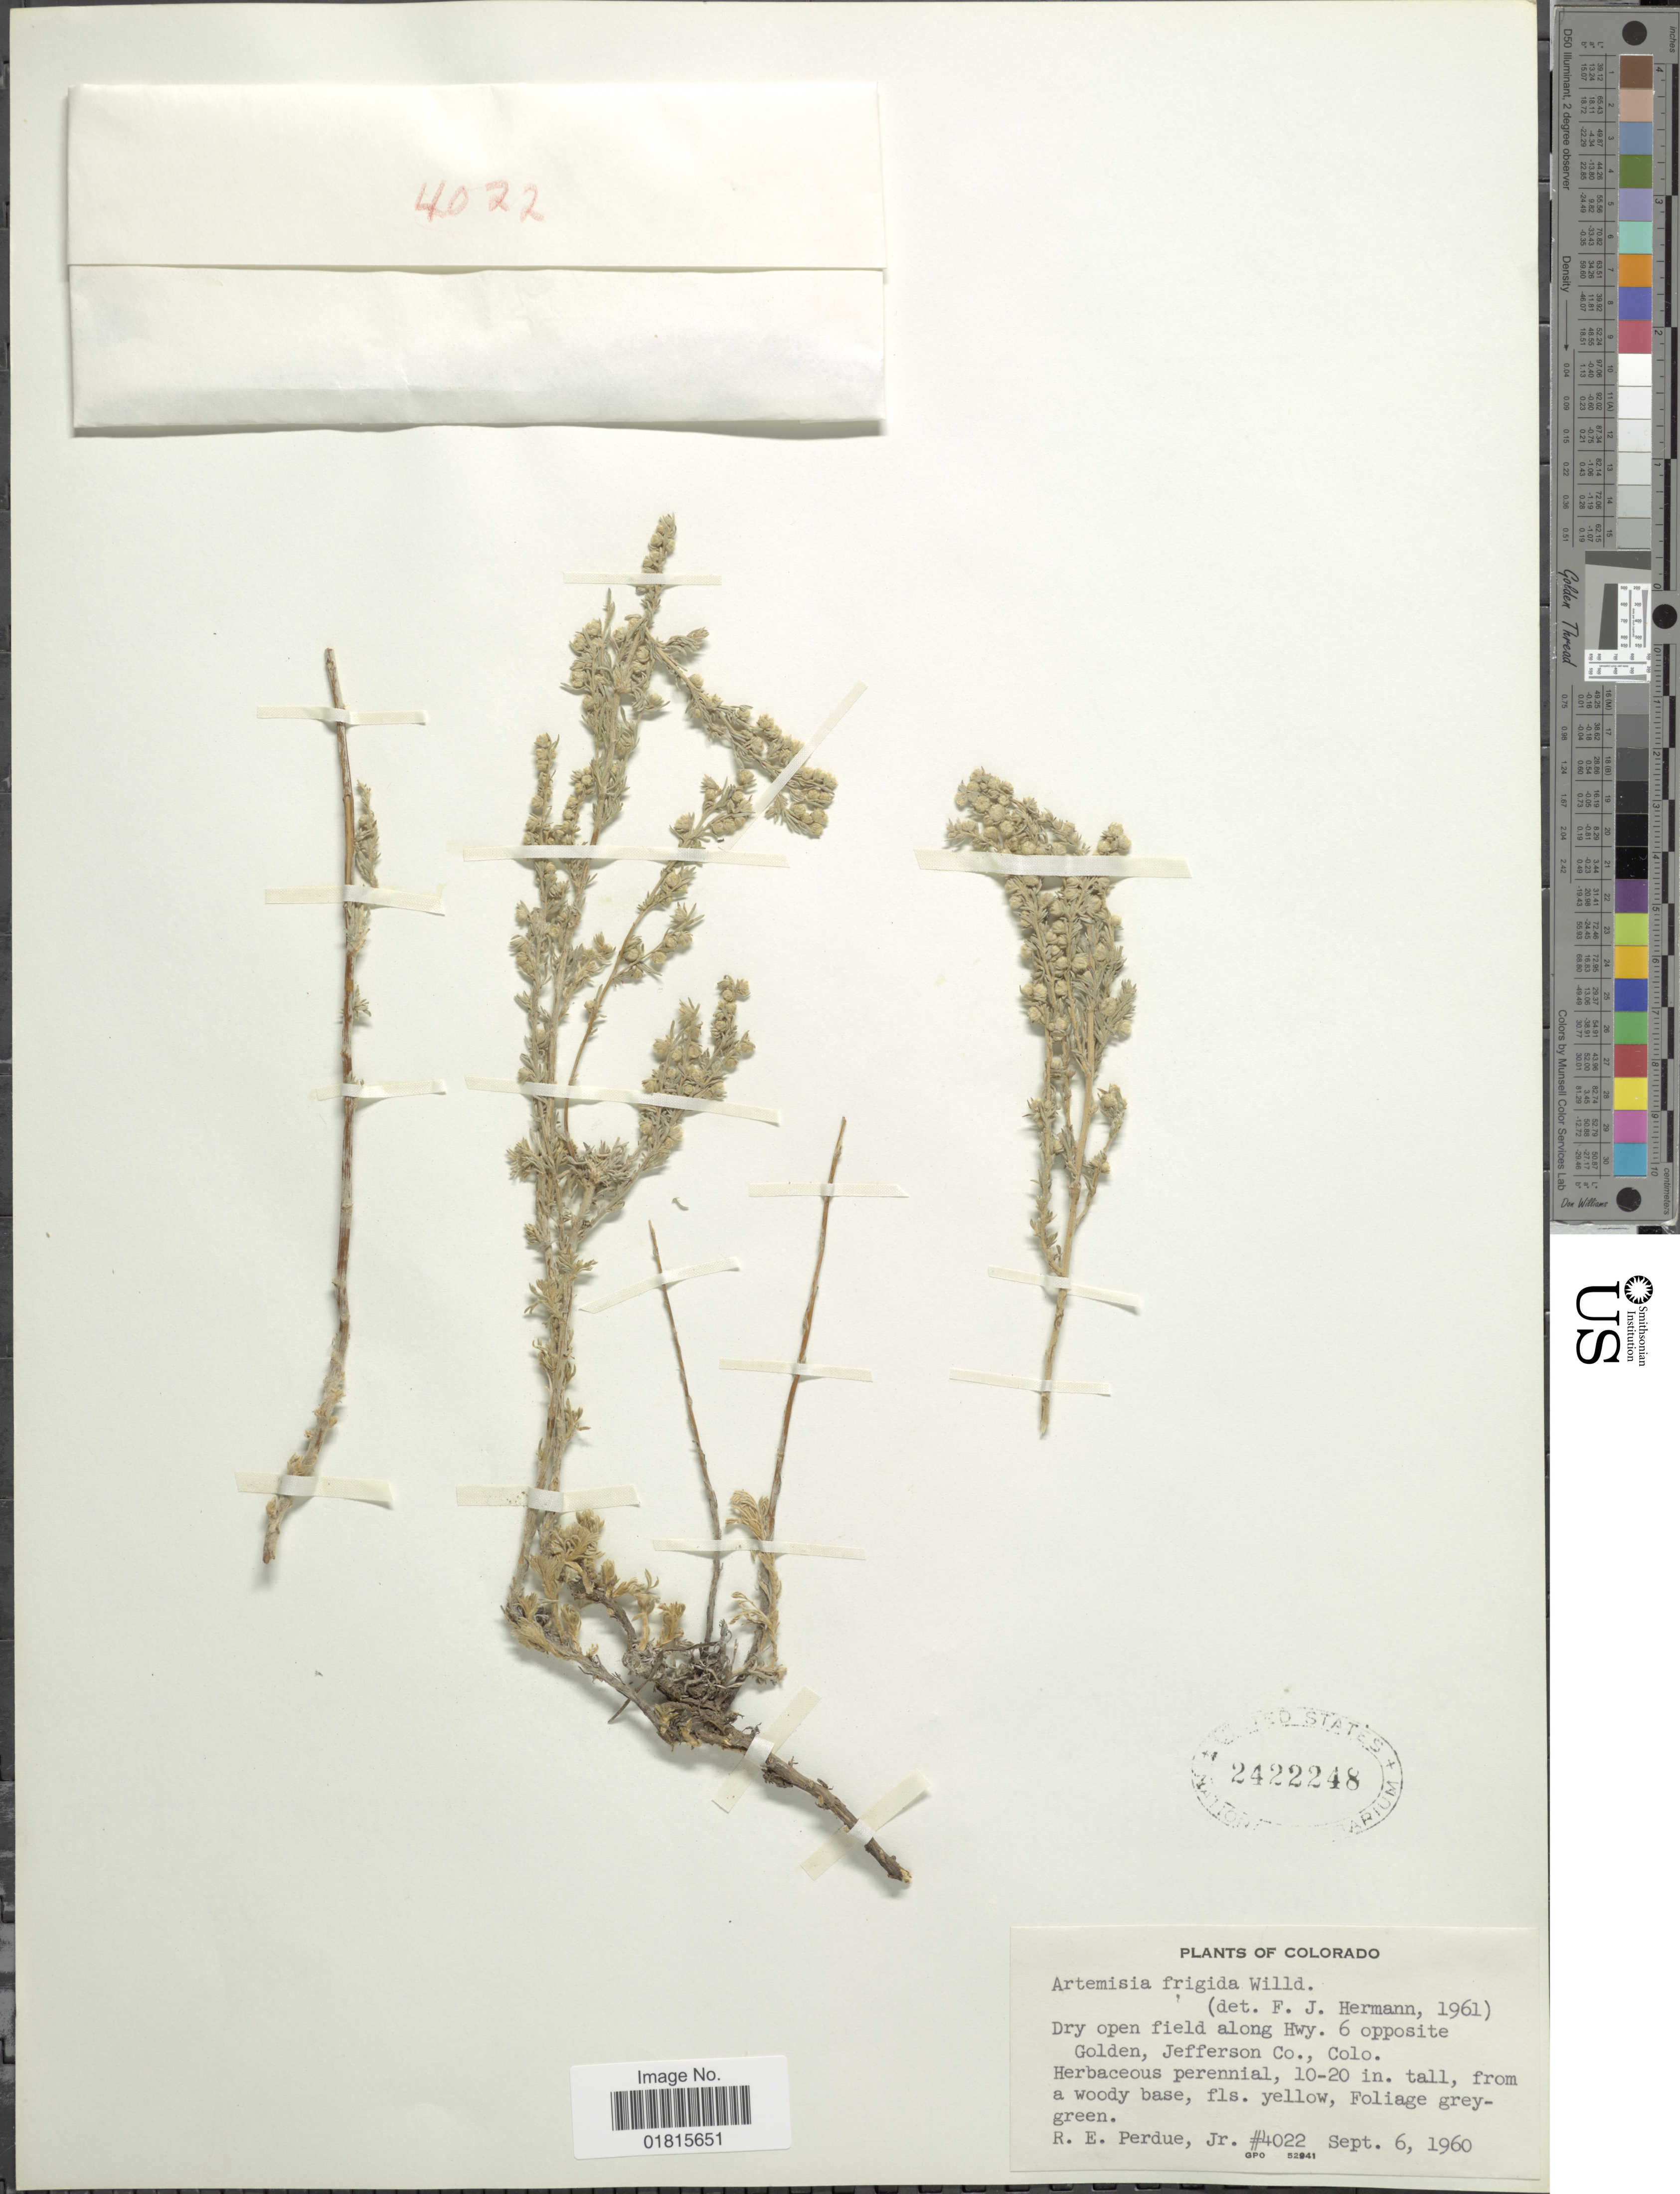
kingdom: Plantae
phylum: Tracheophyta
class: Magnoliopsida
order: Asterales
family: Asteraceae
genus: Artemisia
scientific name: Artemisia frigida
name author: Willd.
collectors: R. E. Perdue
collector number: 4022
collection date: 1960-09-06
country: United States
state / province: Colorado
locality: Dry open field along Hwy. 6 opposite Golden, Jefferson Co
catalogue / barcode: US 2422248